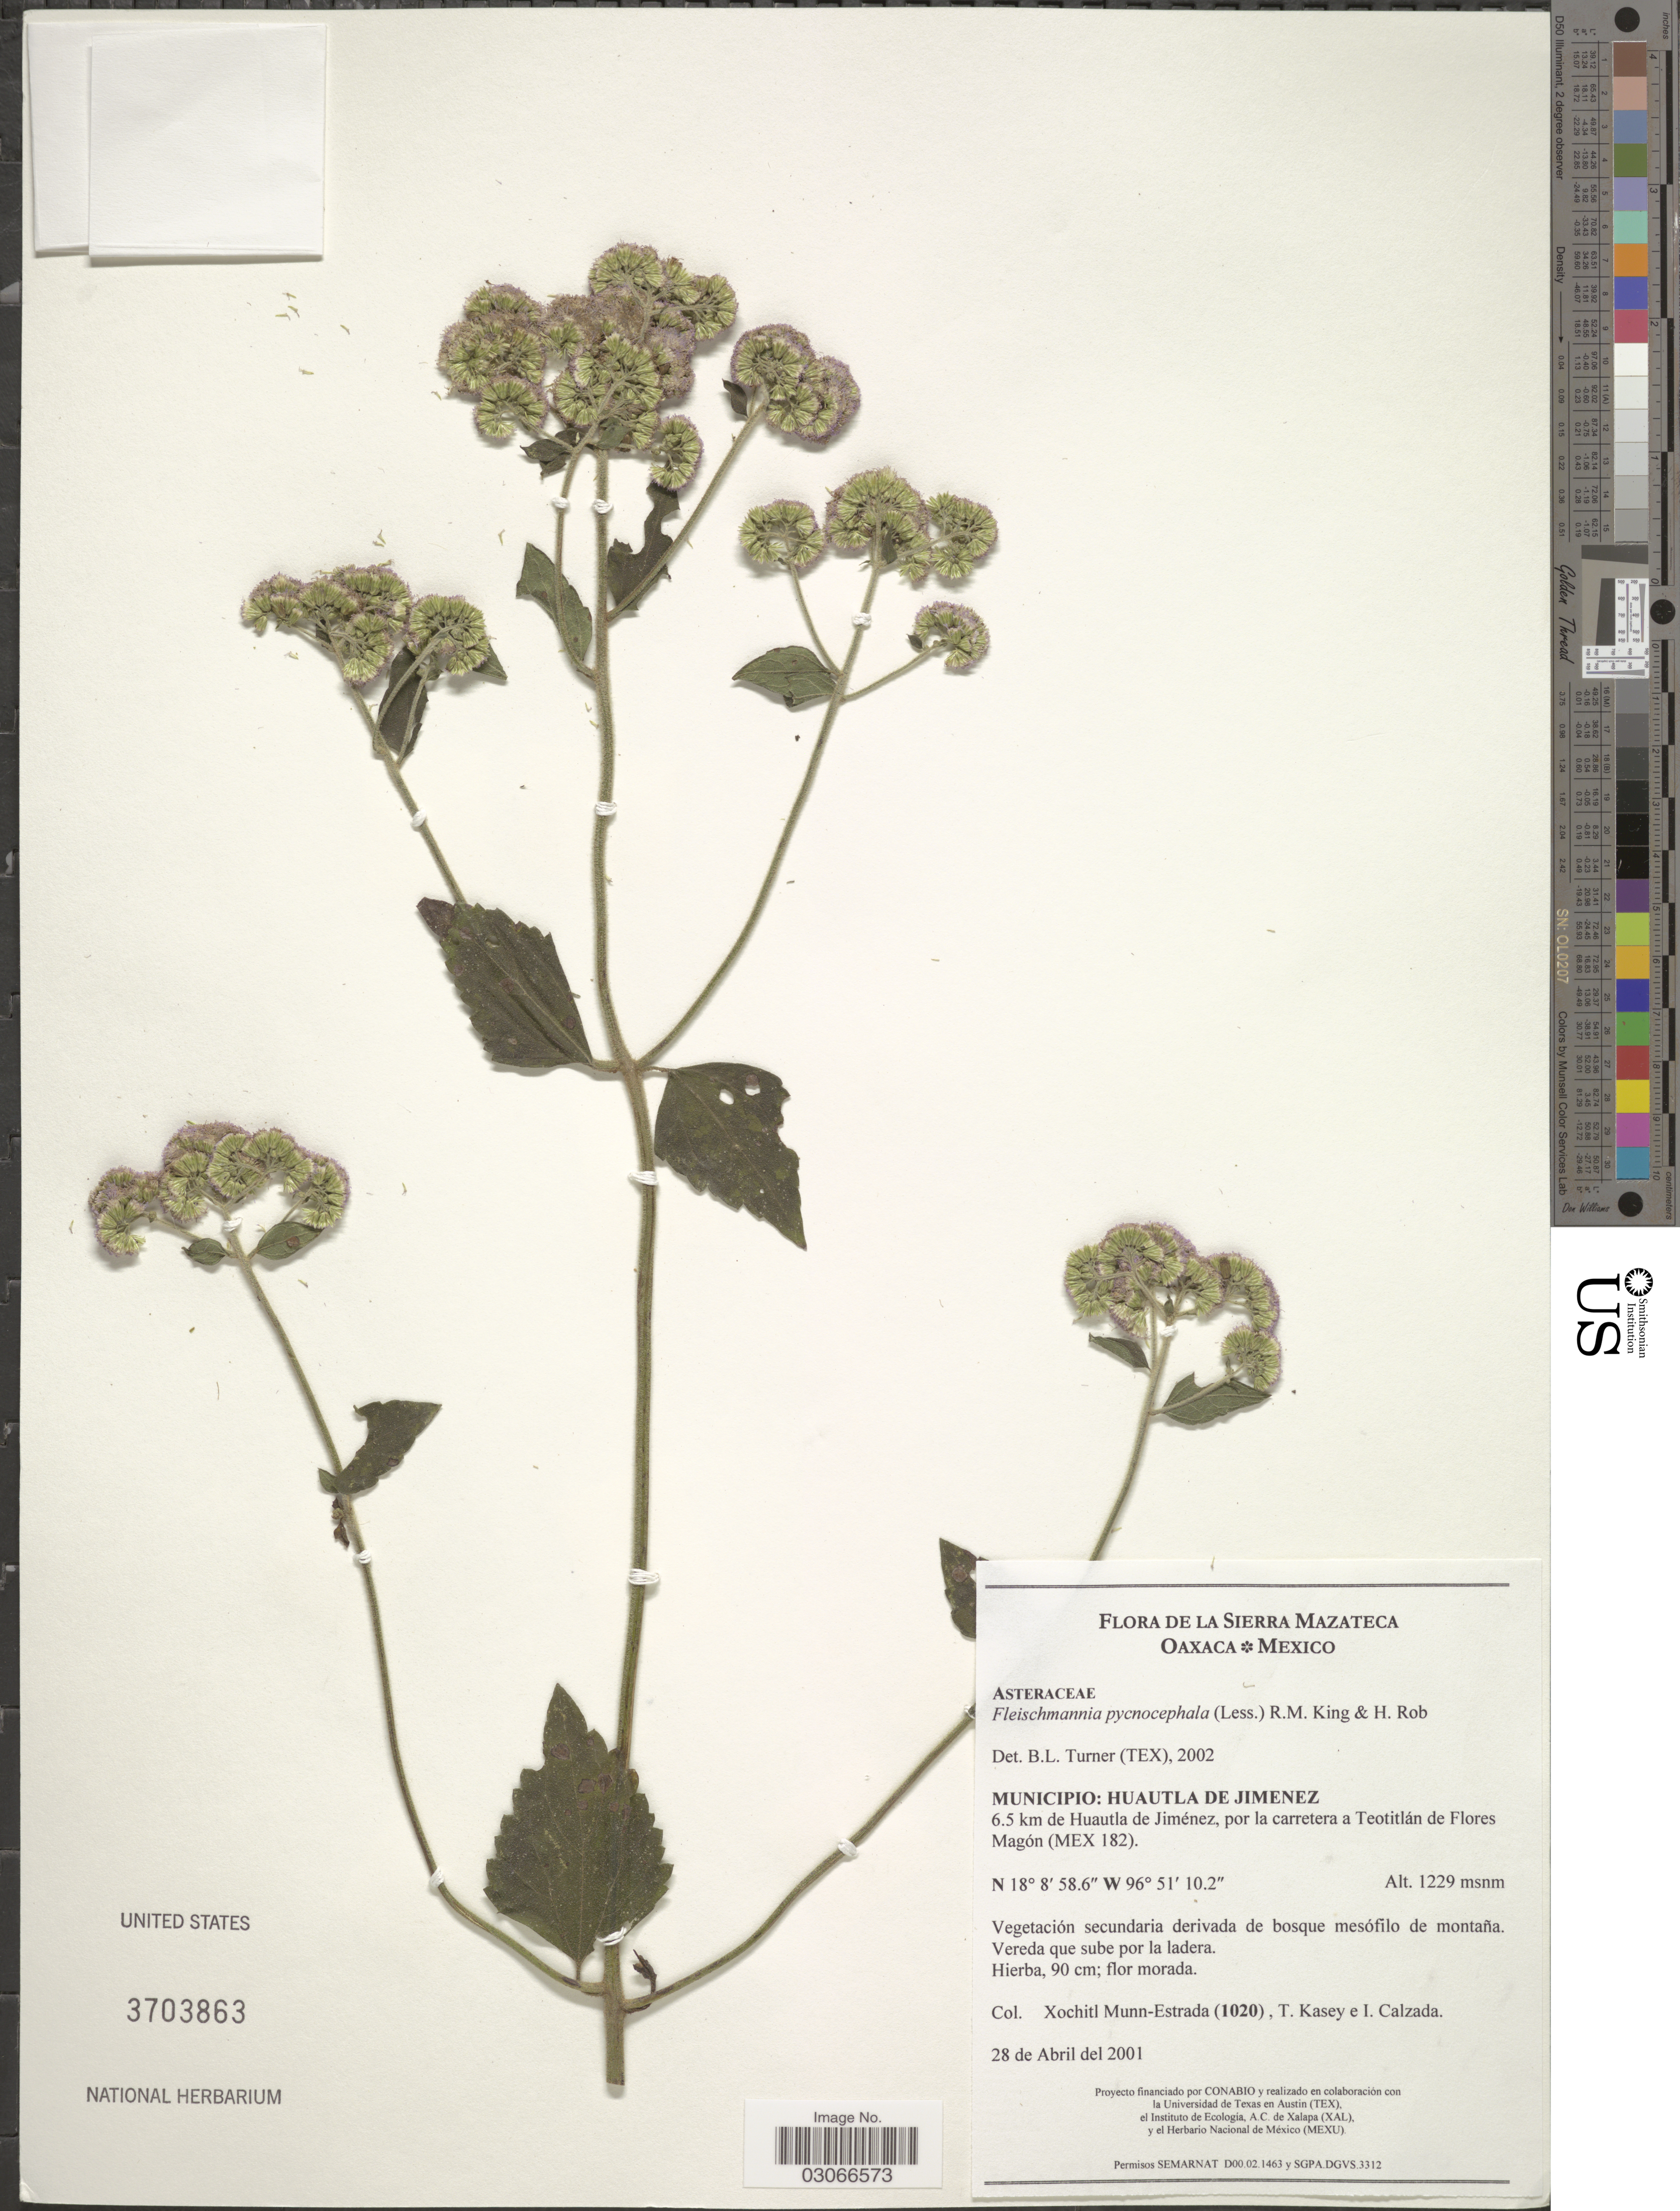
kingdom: Plantae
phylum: Tracheophyta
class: Magnoliopsida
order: Asterales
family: Asteraceae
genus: Fleischmannia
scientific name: Fleischmannia pycnocephala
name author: (Less.) R.M. King & H. Rob.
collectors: X. Munn-Estrada, T. Kasey & I. Calzada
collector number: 1020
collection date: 2001-04-28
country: Mexico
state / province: Oaxaca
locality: De La Sierra Mazateca. Municipio: Huautla De Jimenez, 6.5 km de Huautla de Jiménez, por la carretera a Teotitlán de Flores Magón (Mex 182).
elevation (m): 1229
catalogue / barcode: US 3703863